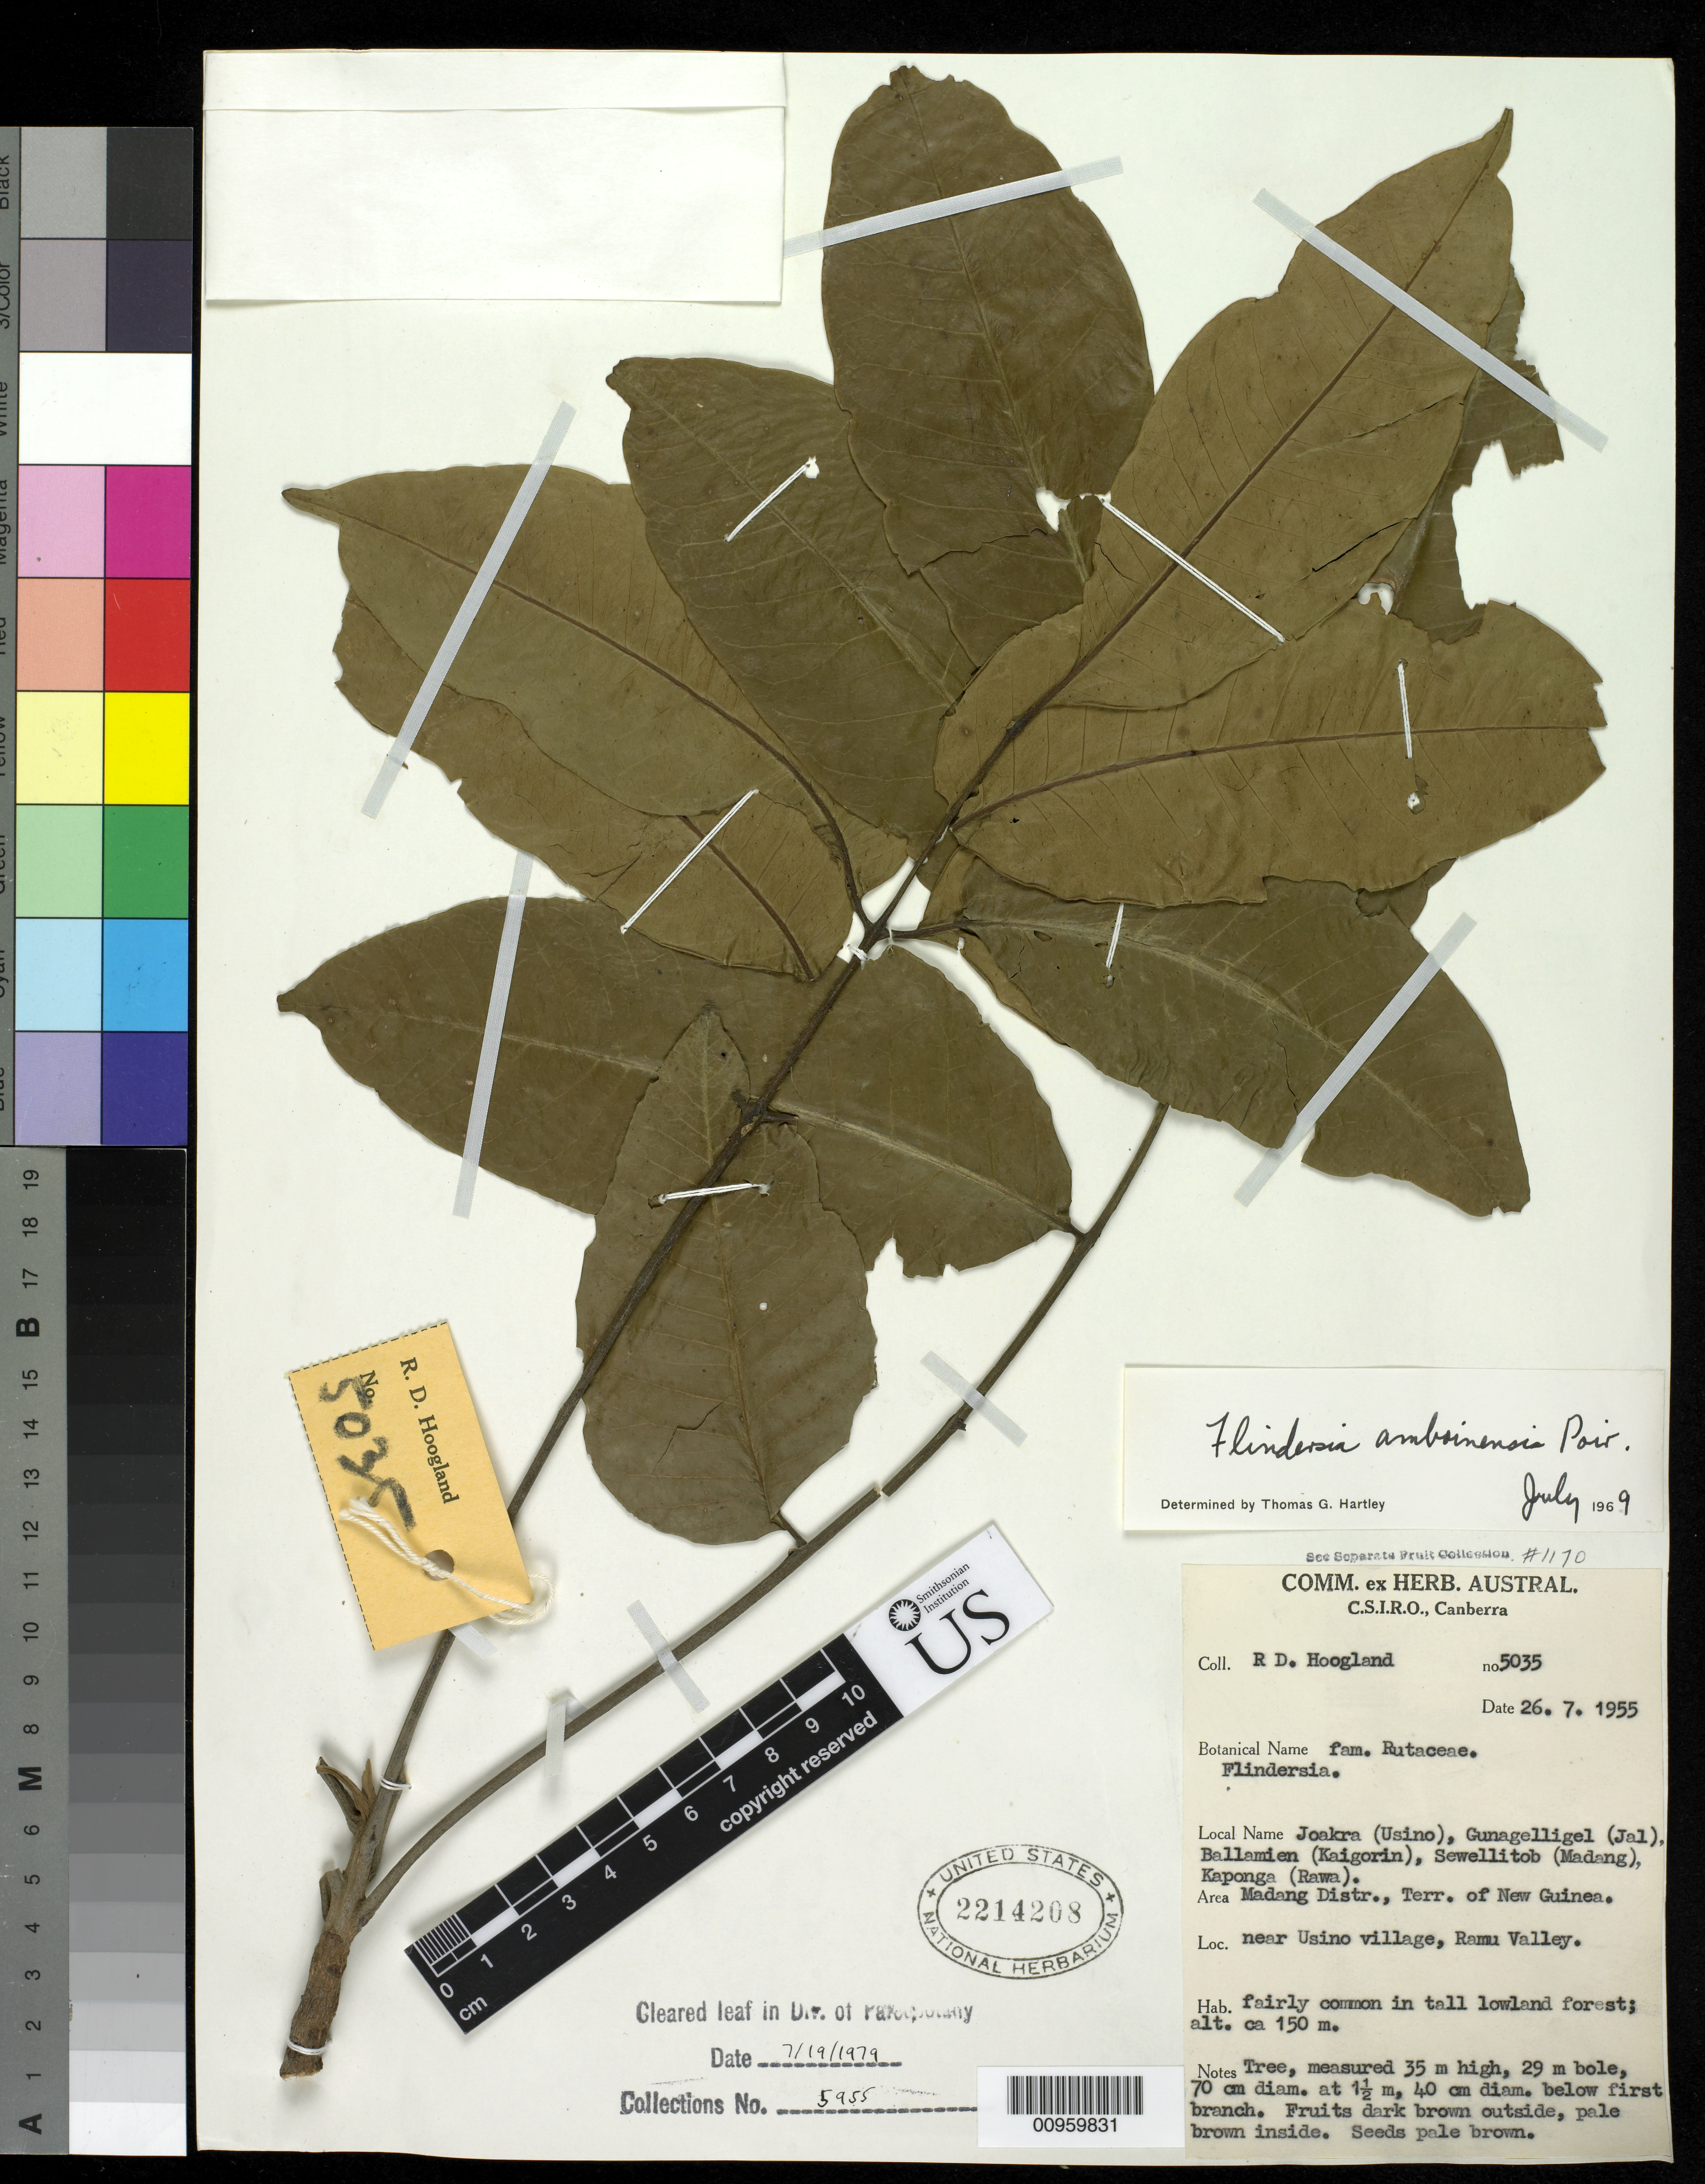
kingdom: Plantae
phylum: Tracheophyta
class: Magnoliopsida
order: Sapindales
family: Rutaceae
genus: Flindersia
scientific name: Flindersia amboinensis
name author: Poir.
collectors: R. D. Hoogland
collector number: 5035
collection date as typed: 26 Jul 1955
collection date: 1955-07-26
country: Papua New Guinea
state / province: Madang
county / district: Madang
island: New Guinea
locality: nr. Usino village, Ramu valley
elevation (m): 150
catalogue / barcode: US 2214208